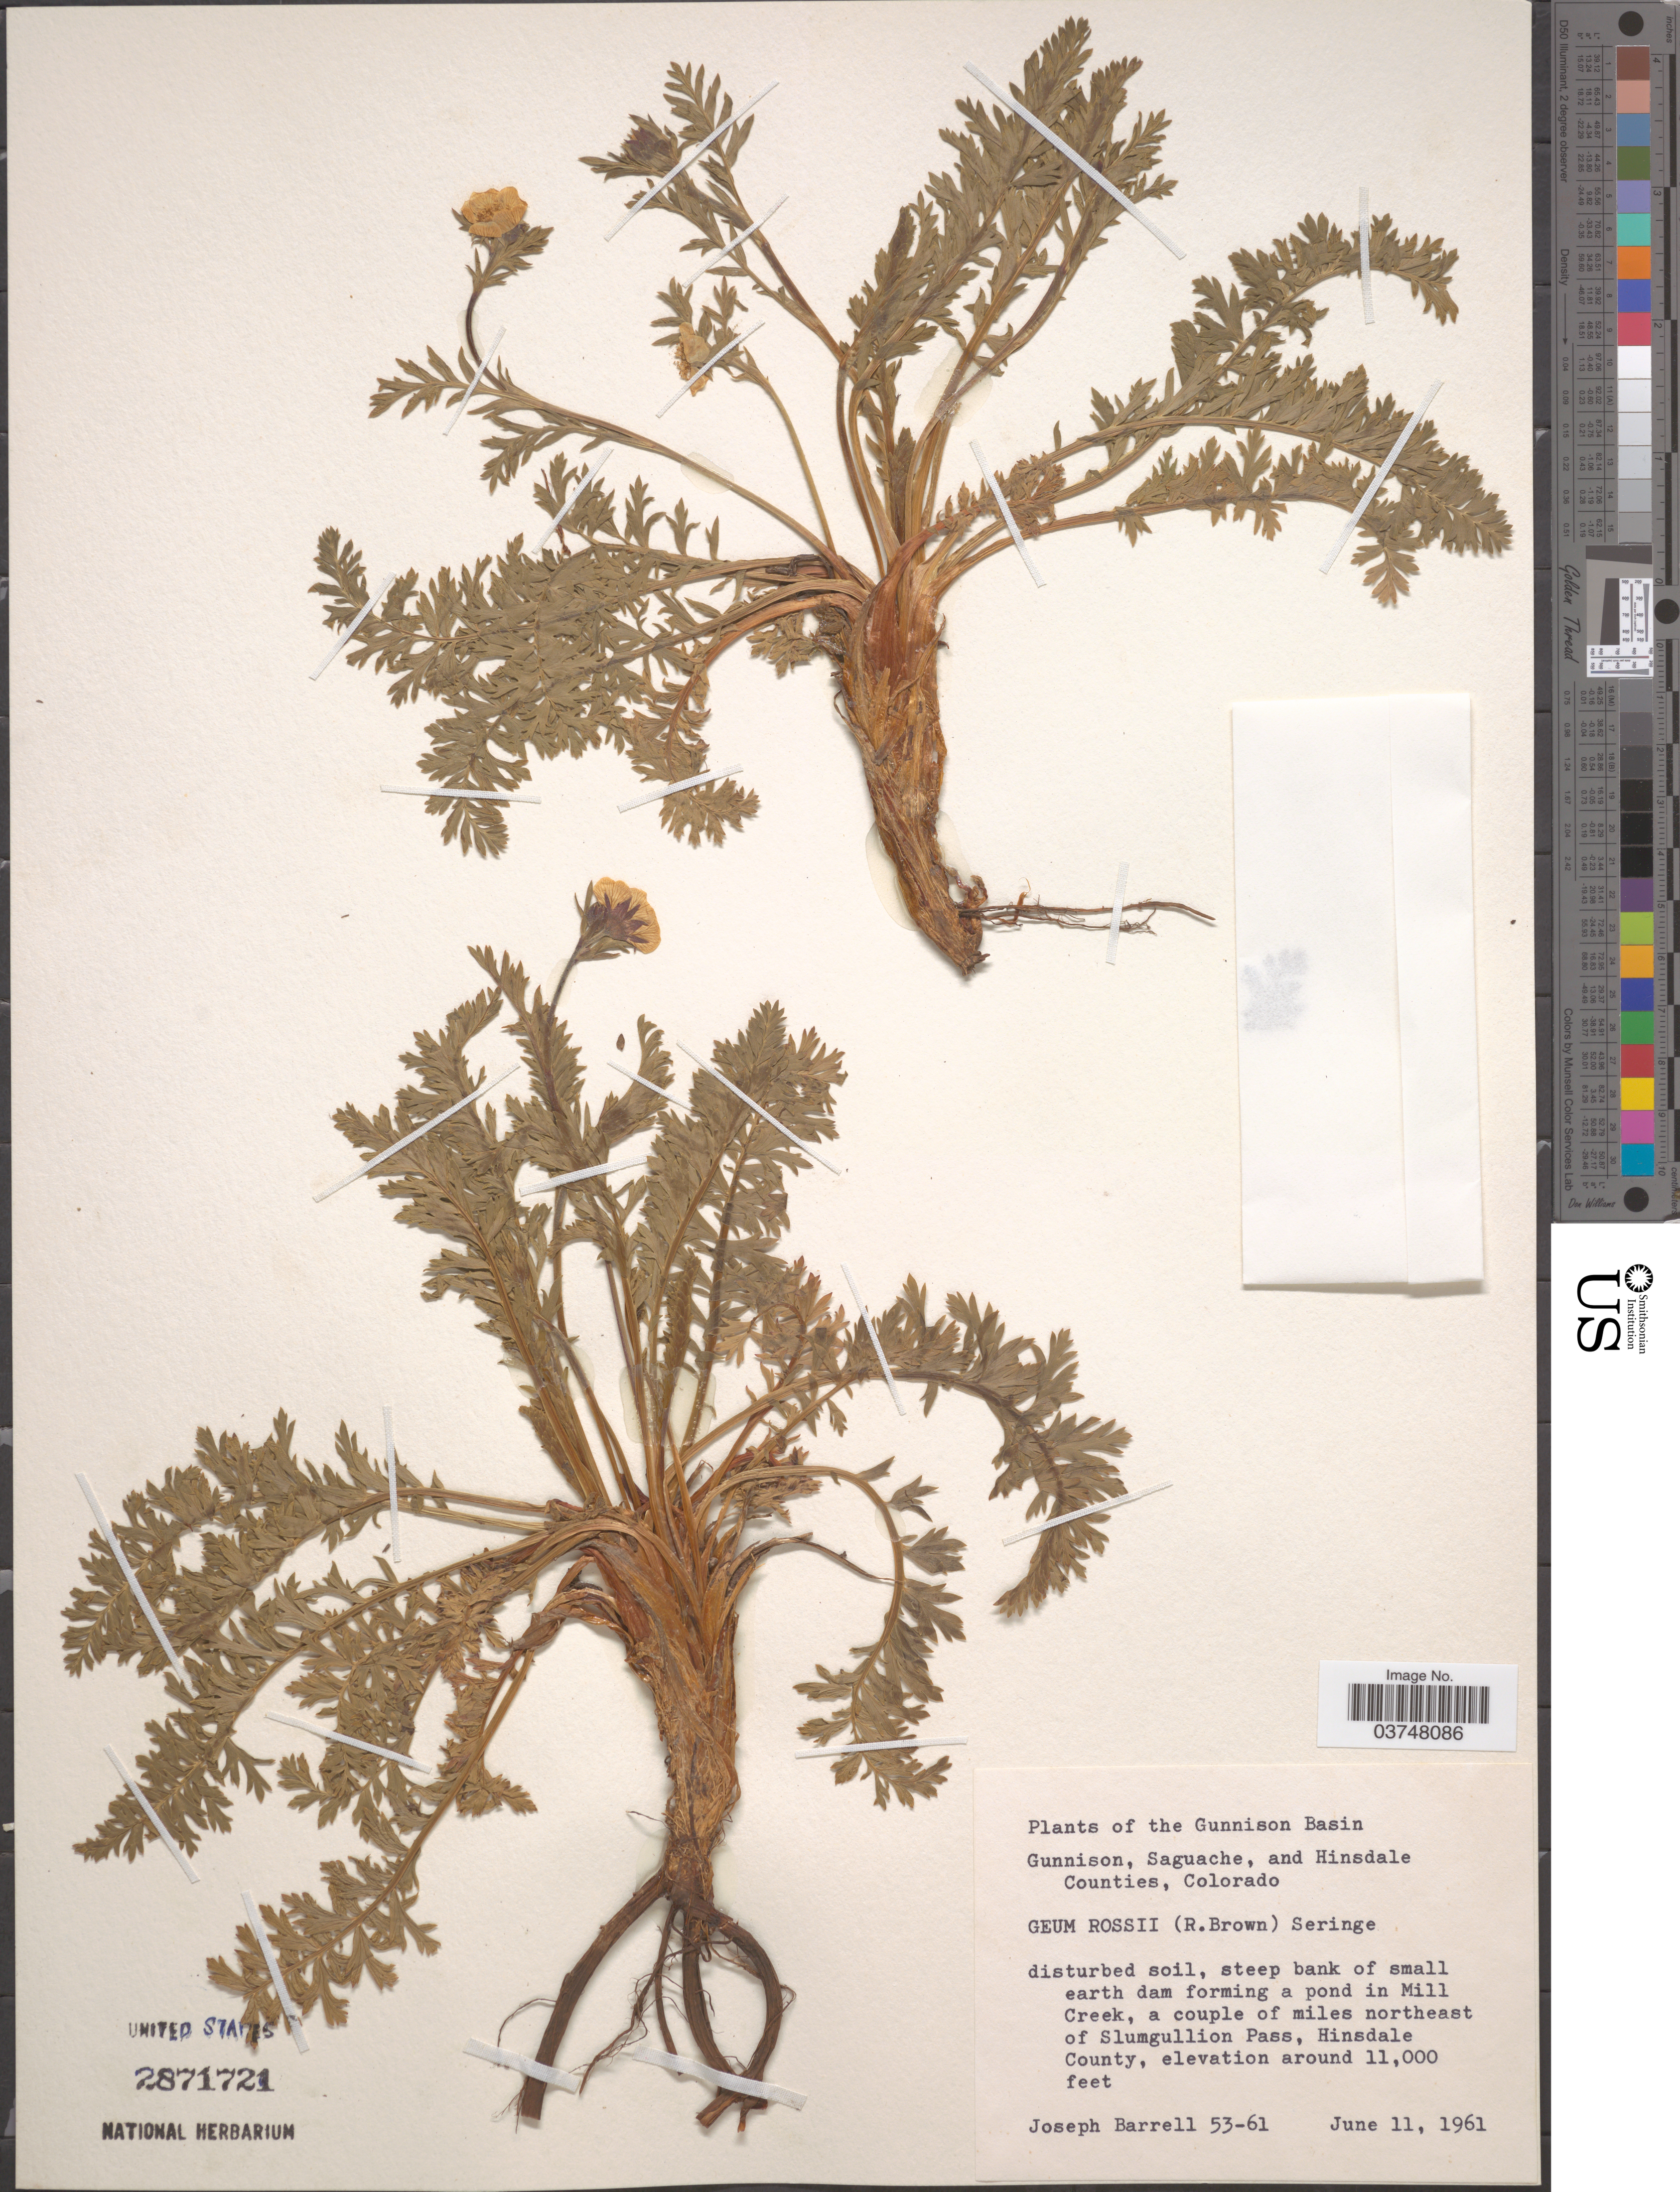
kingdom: Plantae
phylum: Tracheophyta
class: Magnoliopsida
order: Rosales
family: Rosaceae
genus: Acomastylis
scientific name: Acomastylis rossii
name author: (R. Br.) Greene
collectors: J. Barrell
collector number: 53-61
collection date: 1961-06-11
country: United States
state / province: Colorado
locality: The Gunnison Basin. Steep bank of small earth dam forming a pond in Mill Creek, a couple of miles northeast of Slumgullion Pass, Hinsdale County.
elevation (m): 3353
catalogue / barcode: US 2871721